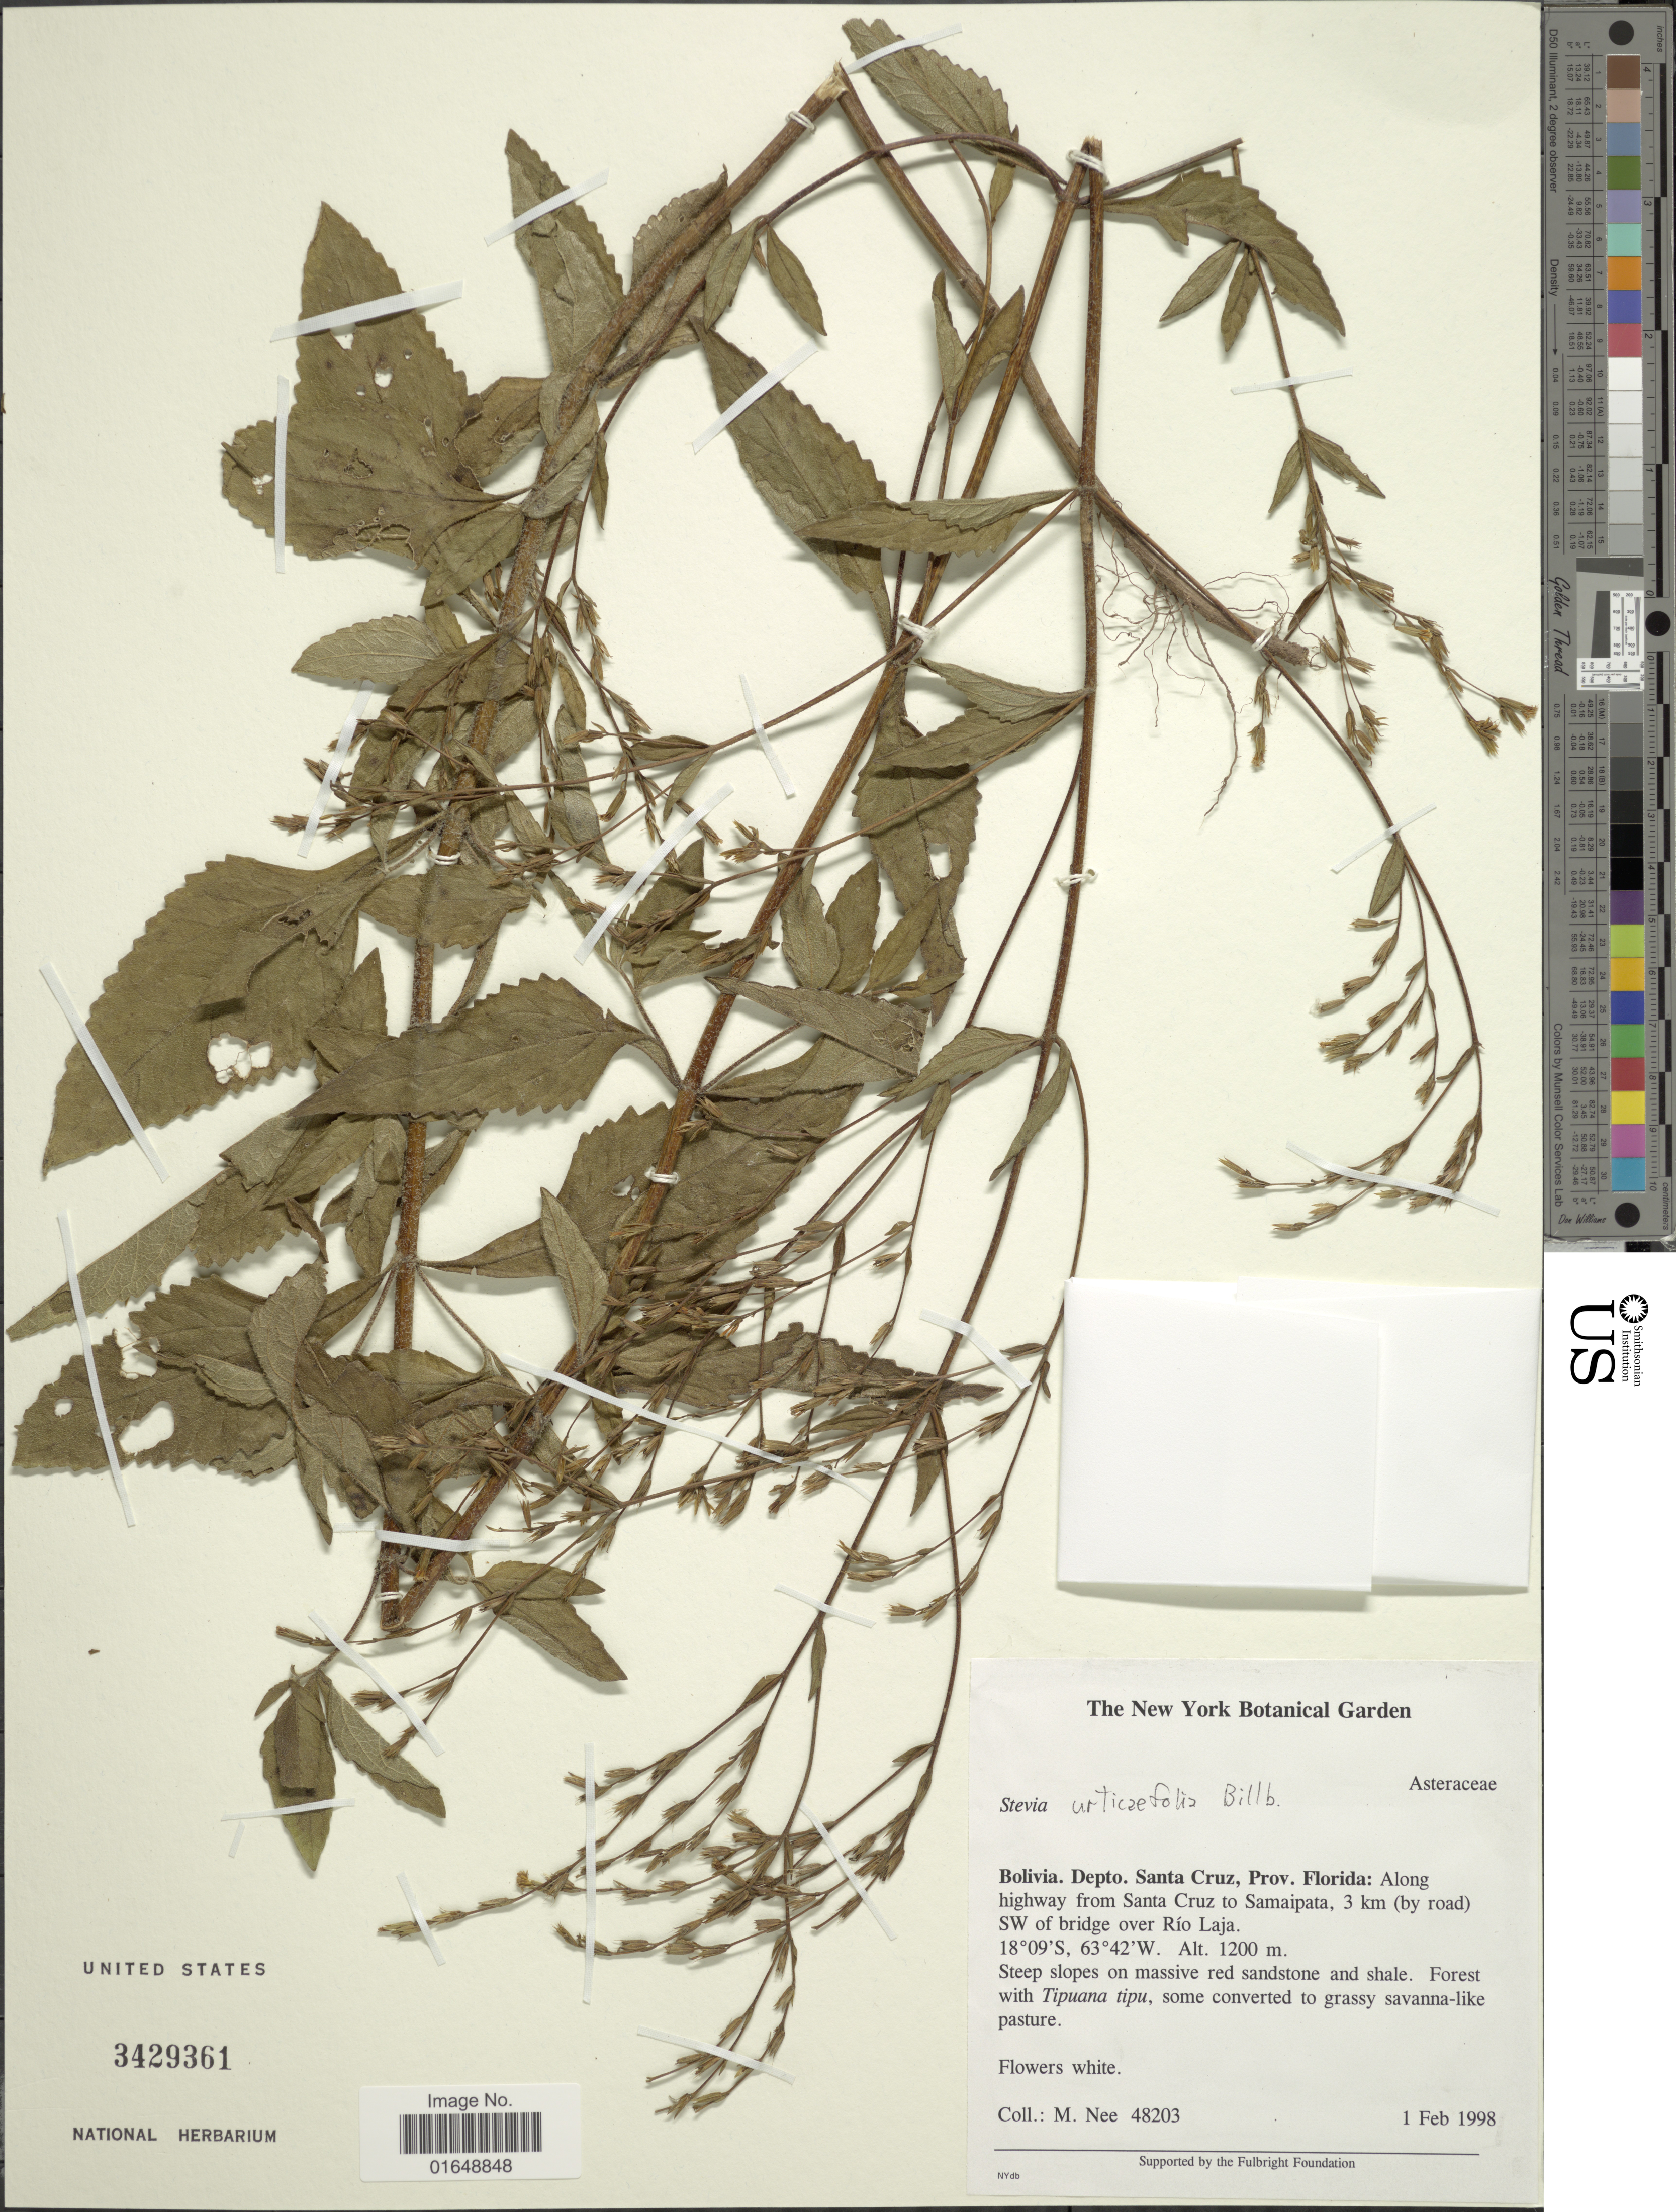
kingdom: Plantae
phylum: Tracheophyta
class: Magnoliopsida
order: Asterales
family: Asteraceae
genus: Stevia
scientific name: Stevia urticaefolia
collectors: M. Nee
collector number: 48203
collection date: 1998-02-01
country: Bolivia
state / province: Santa Cruz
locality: Bolivia, Depto. Santa Cruz, Prov. Florida: Along highway from Santa Cruz to Samaipata, 3 km (by road) SW of bridge over Rio Laja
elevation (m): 1200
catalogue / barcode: US 3429361